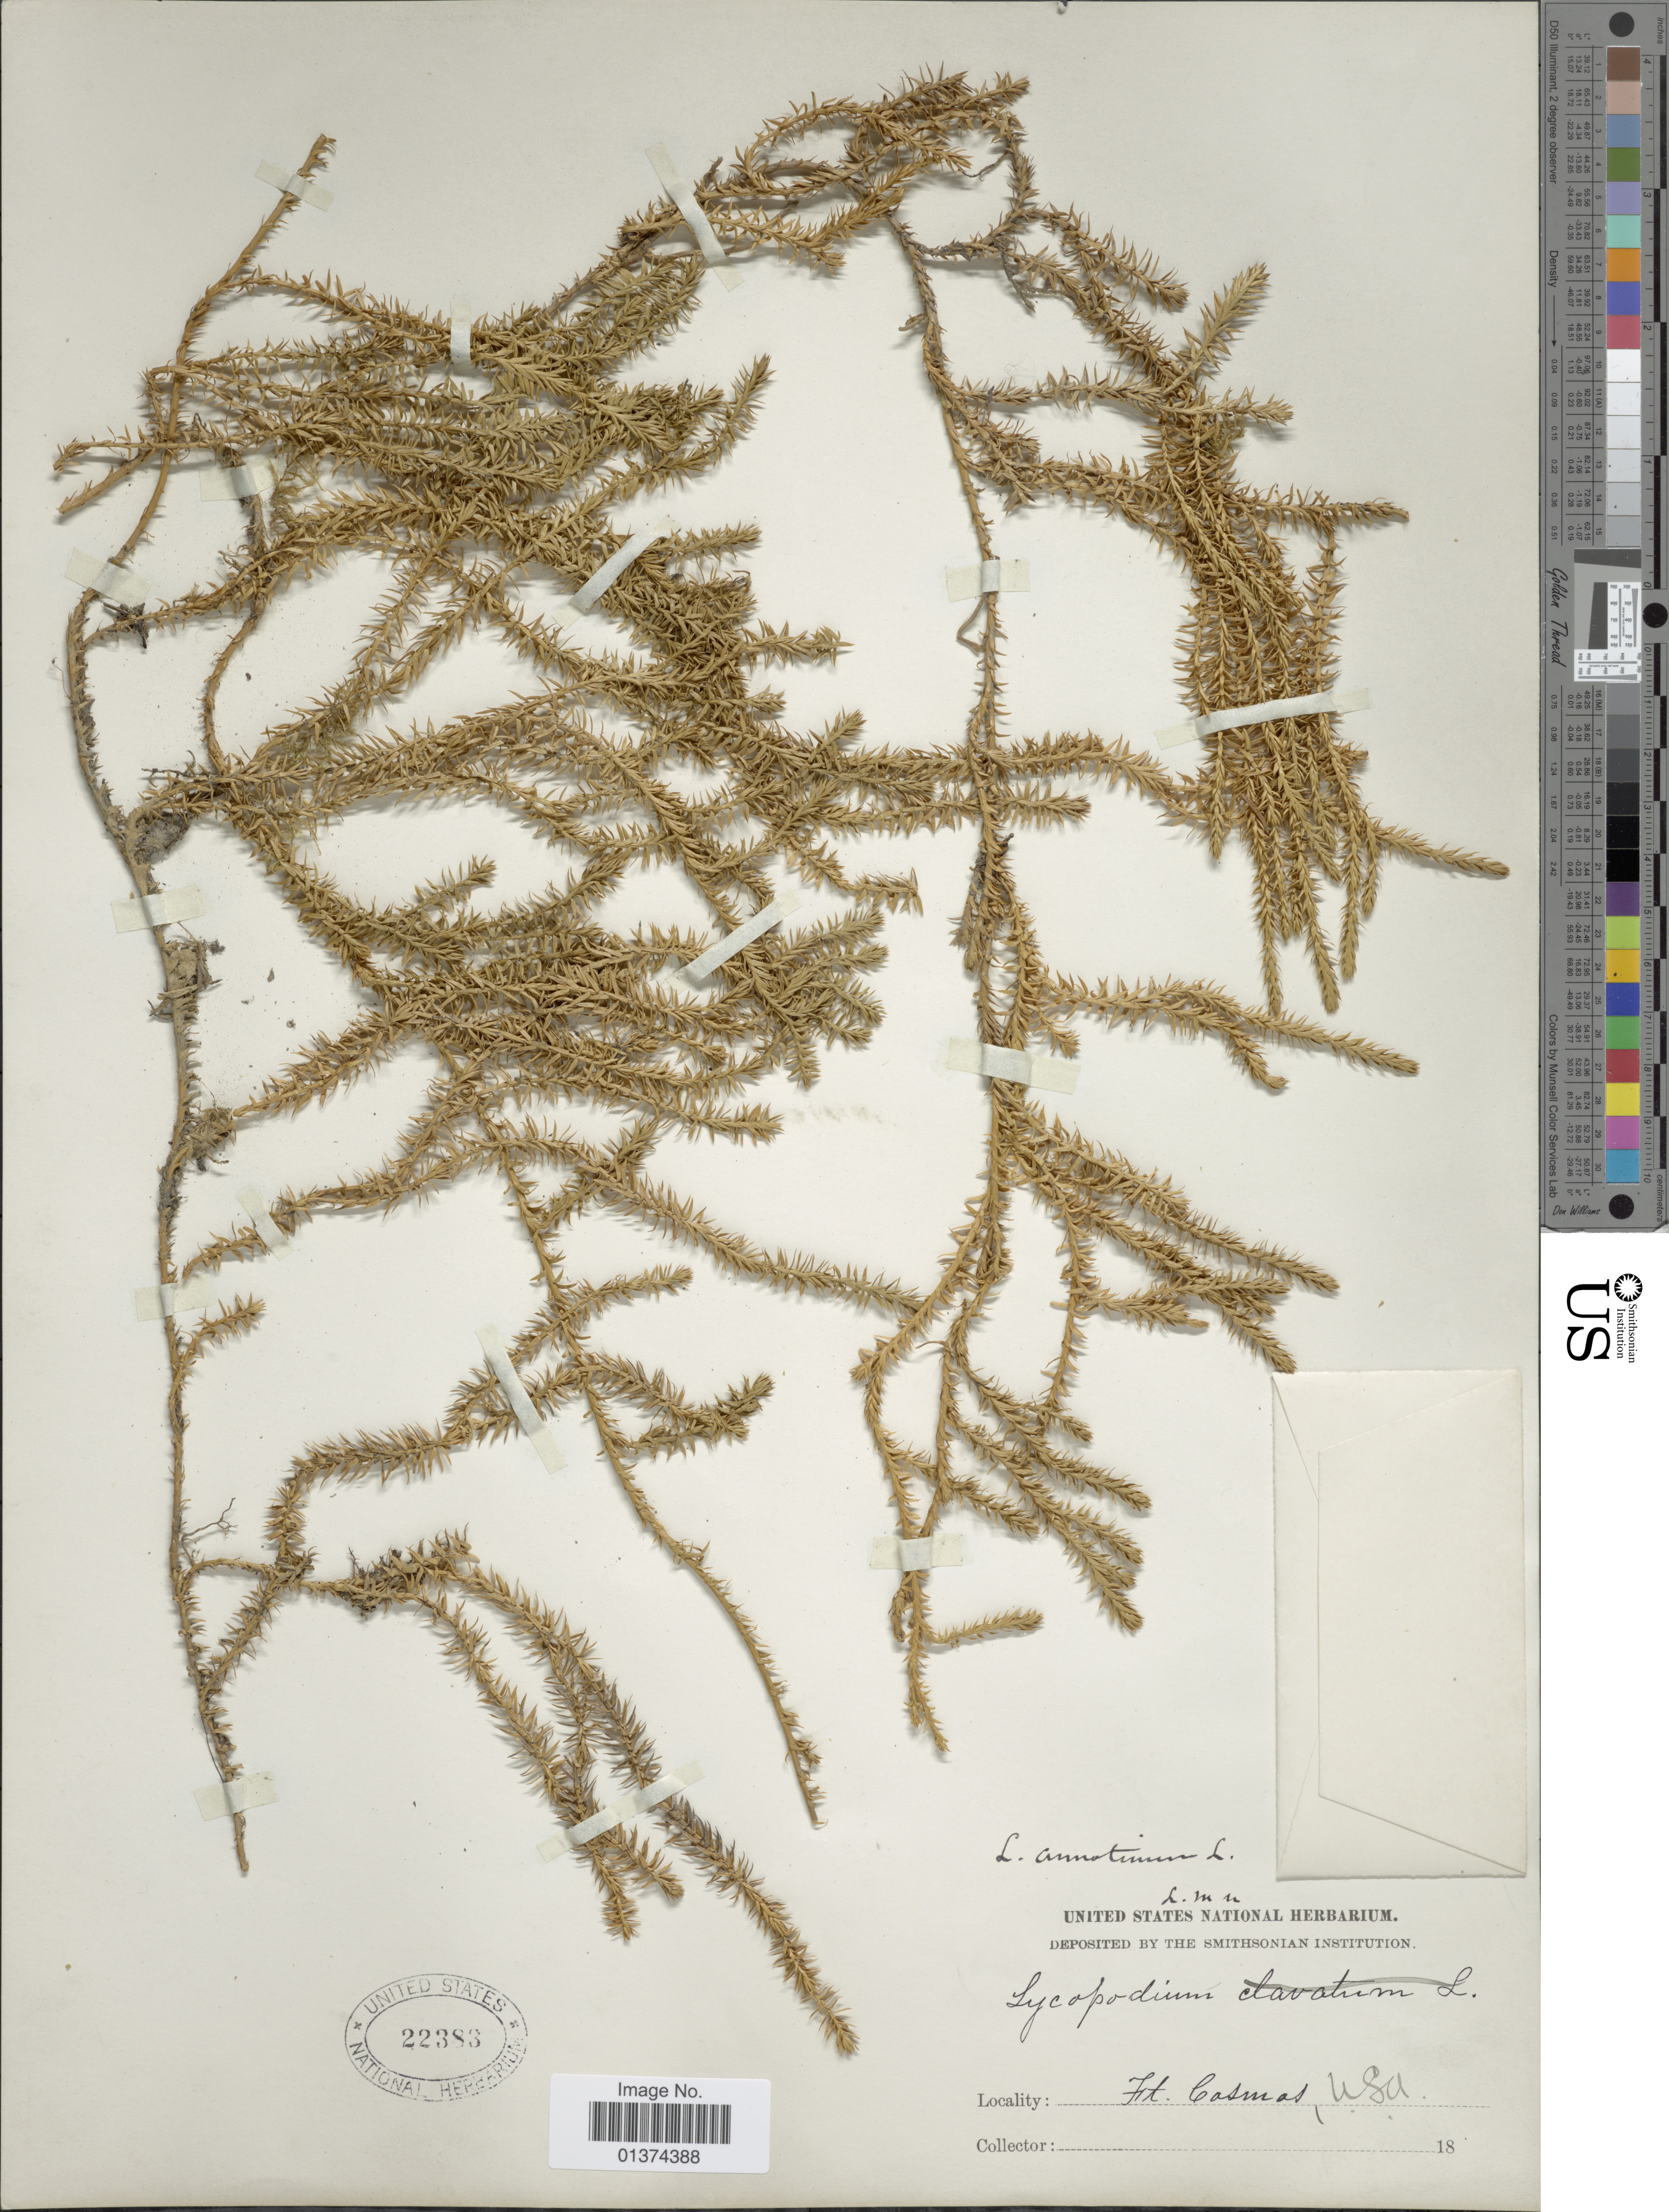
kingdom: Plantae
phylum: Tracheophyta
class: Lycopodiopsida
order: Lycopodiales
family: Lycopodiaceae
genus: Spinulum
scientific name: Spinulum annotinum subsp. annotinum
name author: (L.) A. Haines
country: United States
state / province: Alaska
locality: Ft. Cosmos.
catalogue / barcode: US 22383